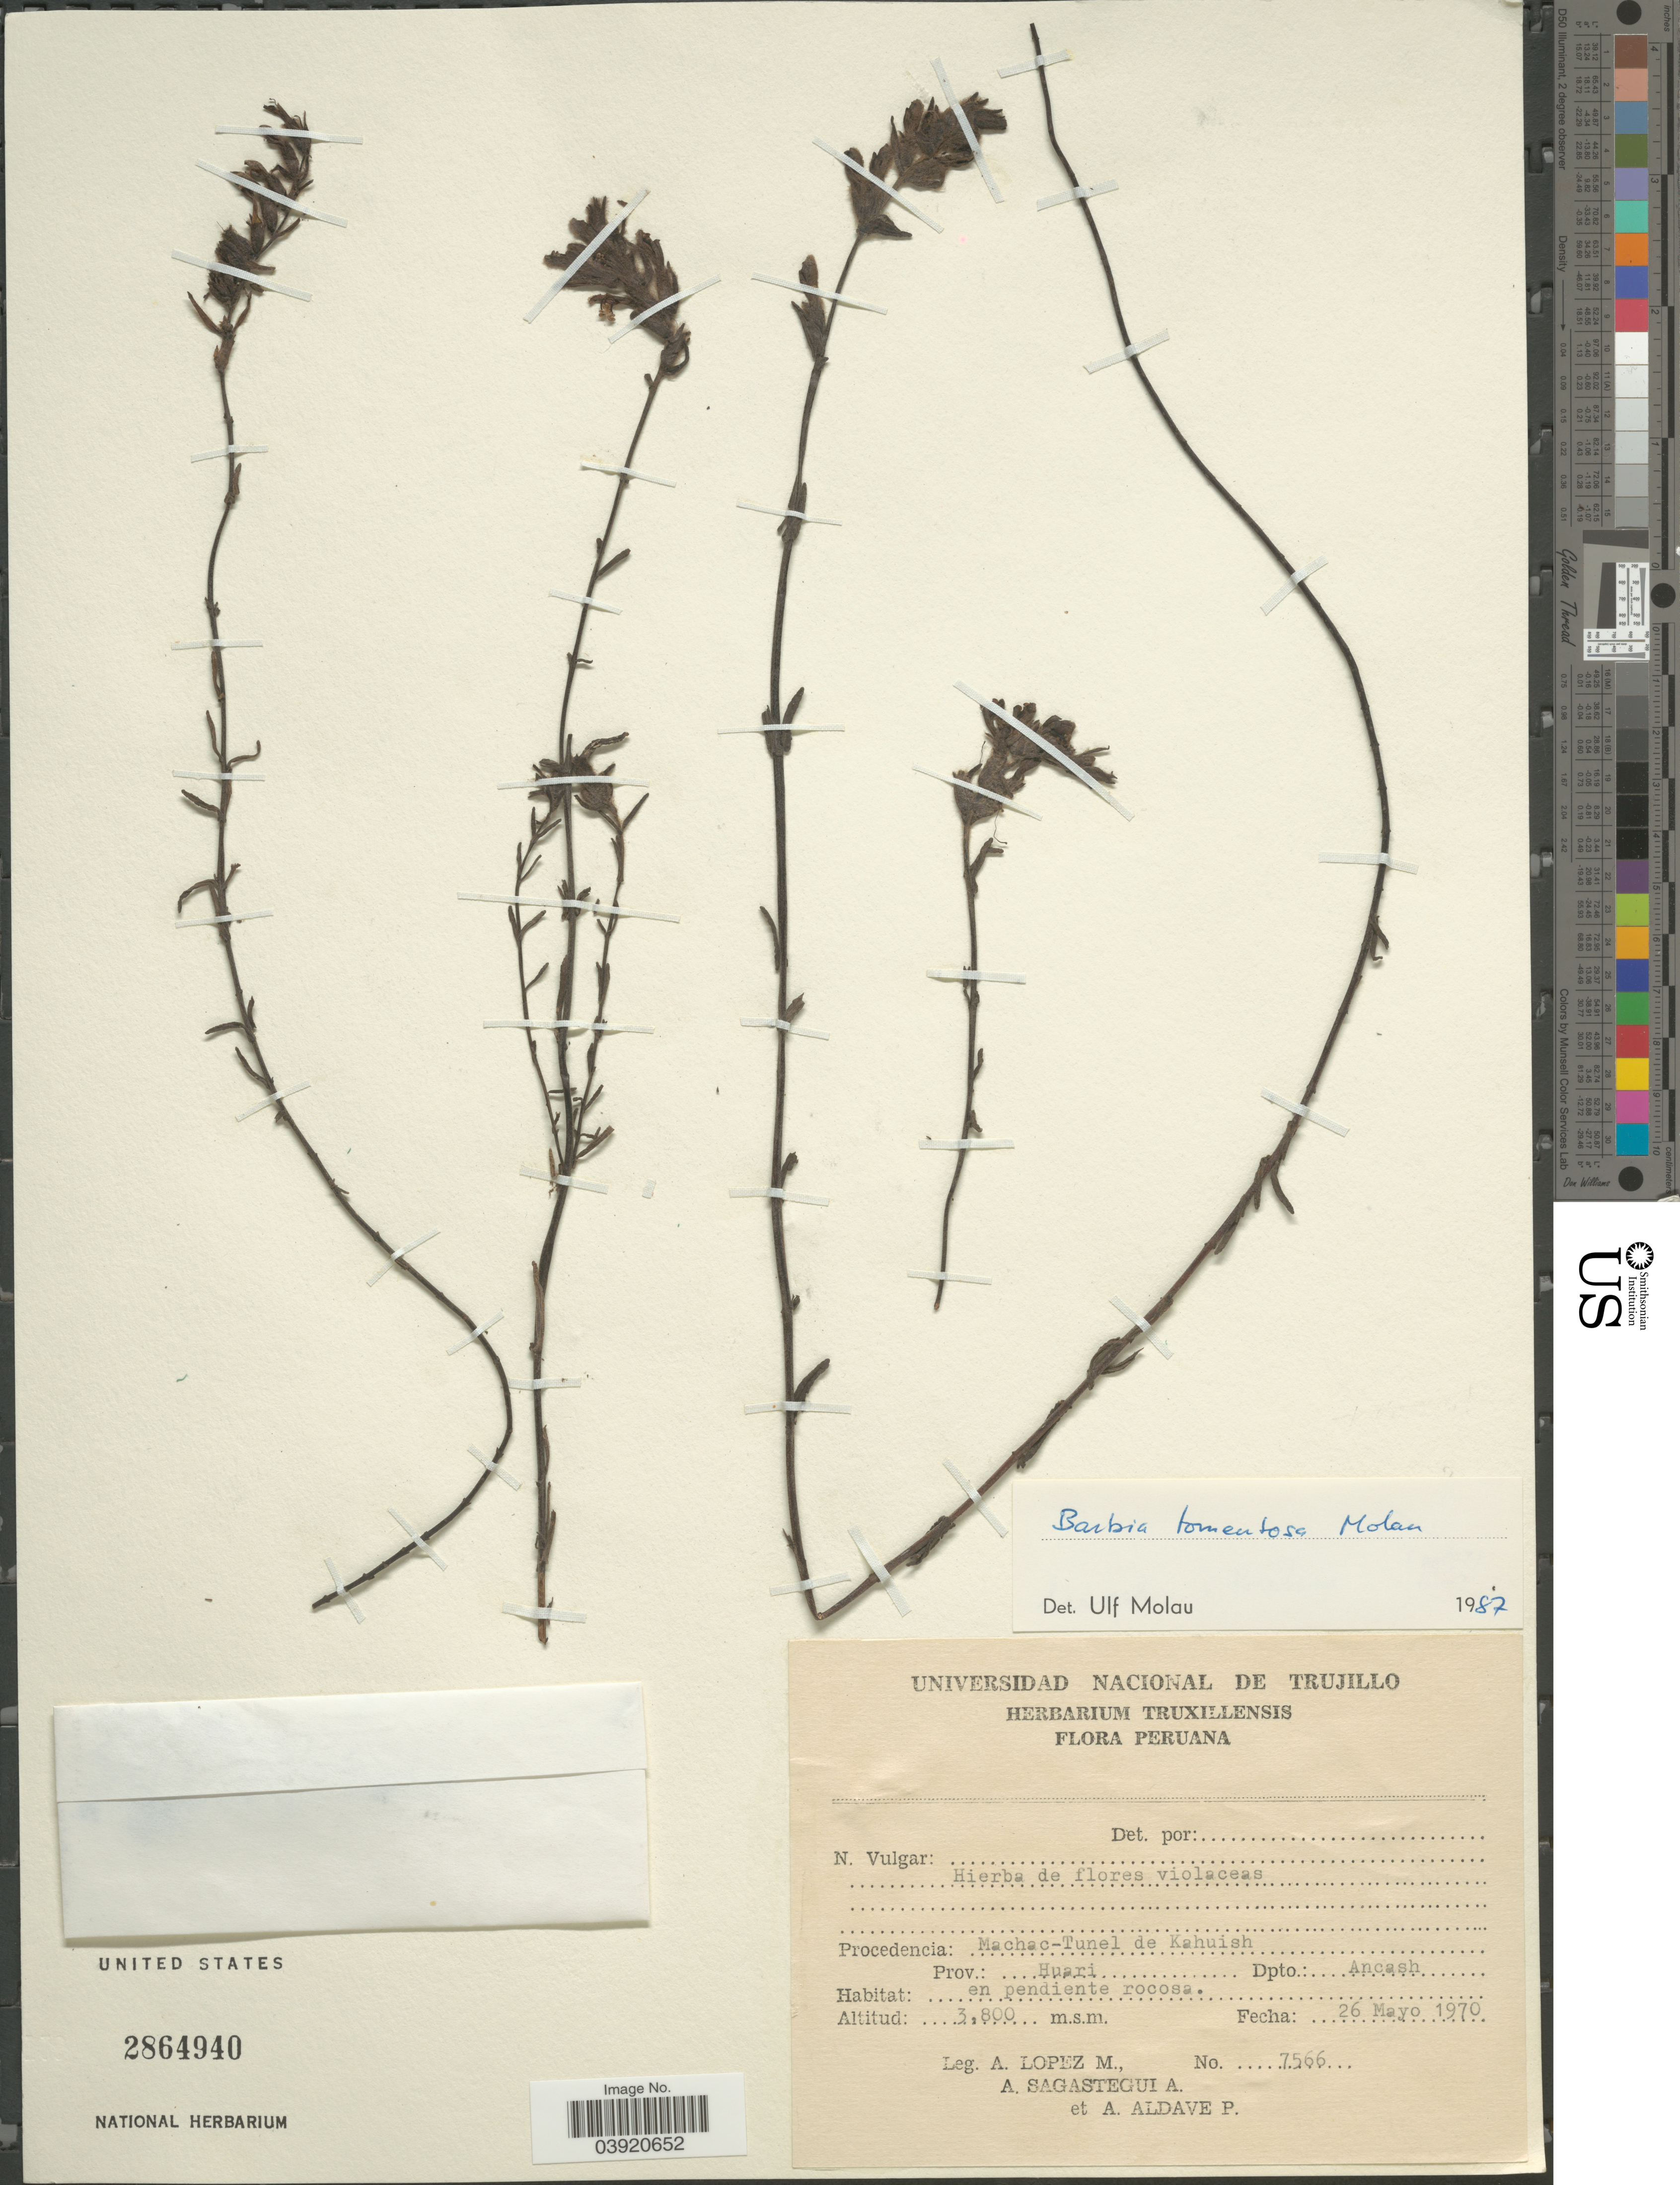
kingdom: Plantae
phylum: Tracheophyta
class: Magnoliopsida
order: Lamiales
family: Orobanchaceae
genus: Bartsia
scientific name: Bartsia tomentosa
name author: Molau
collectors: A. López M., A. Sagástegui A. & A. Aldave P.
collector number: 7566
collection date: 1970-05-26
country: Peru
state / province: Ancash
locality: Procedencia: Machac-Tunel de Kahuish. Prov.: Huari. Dpto.: Ancash.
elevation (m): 3800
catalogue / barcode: US 2864940